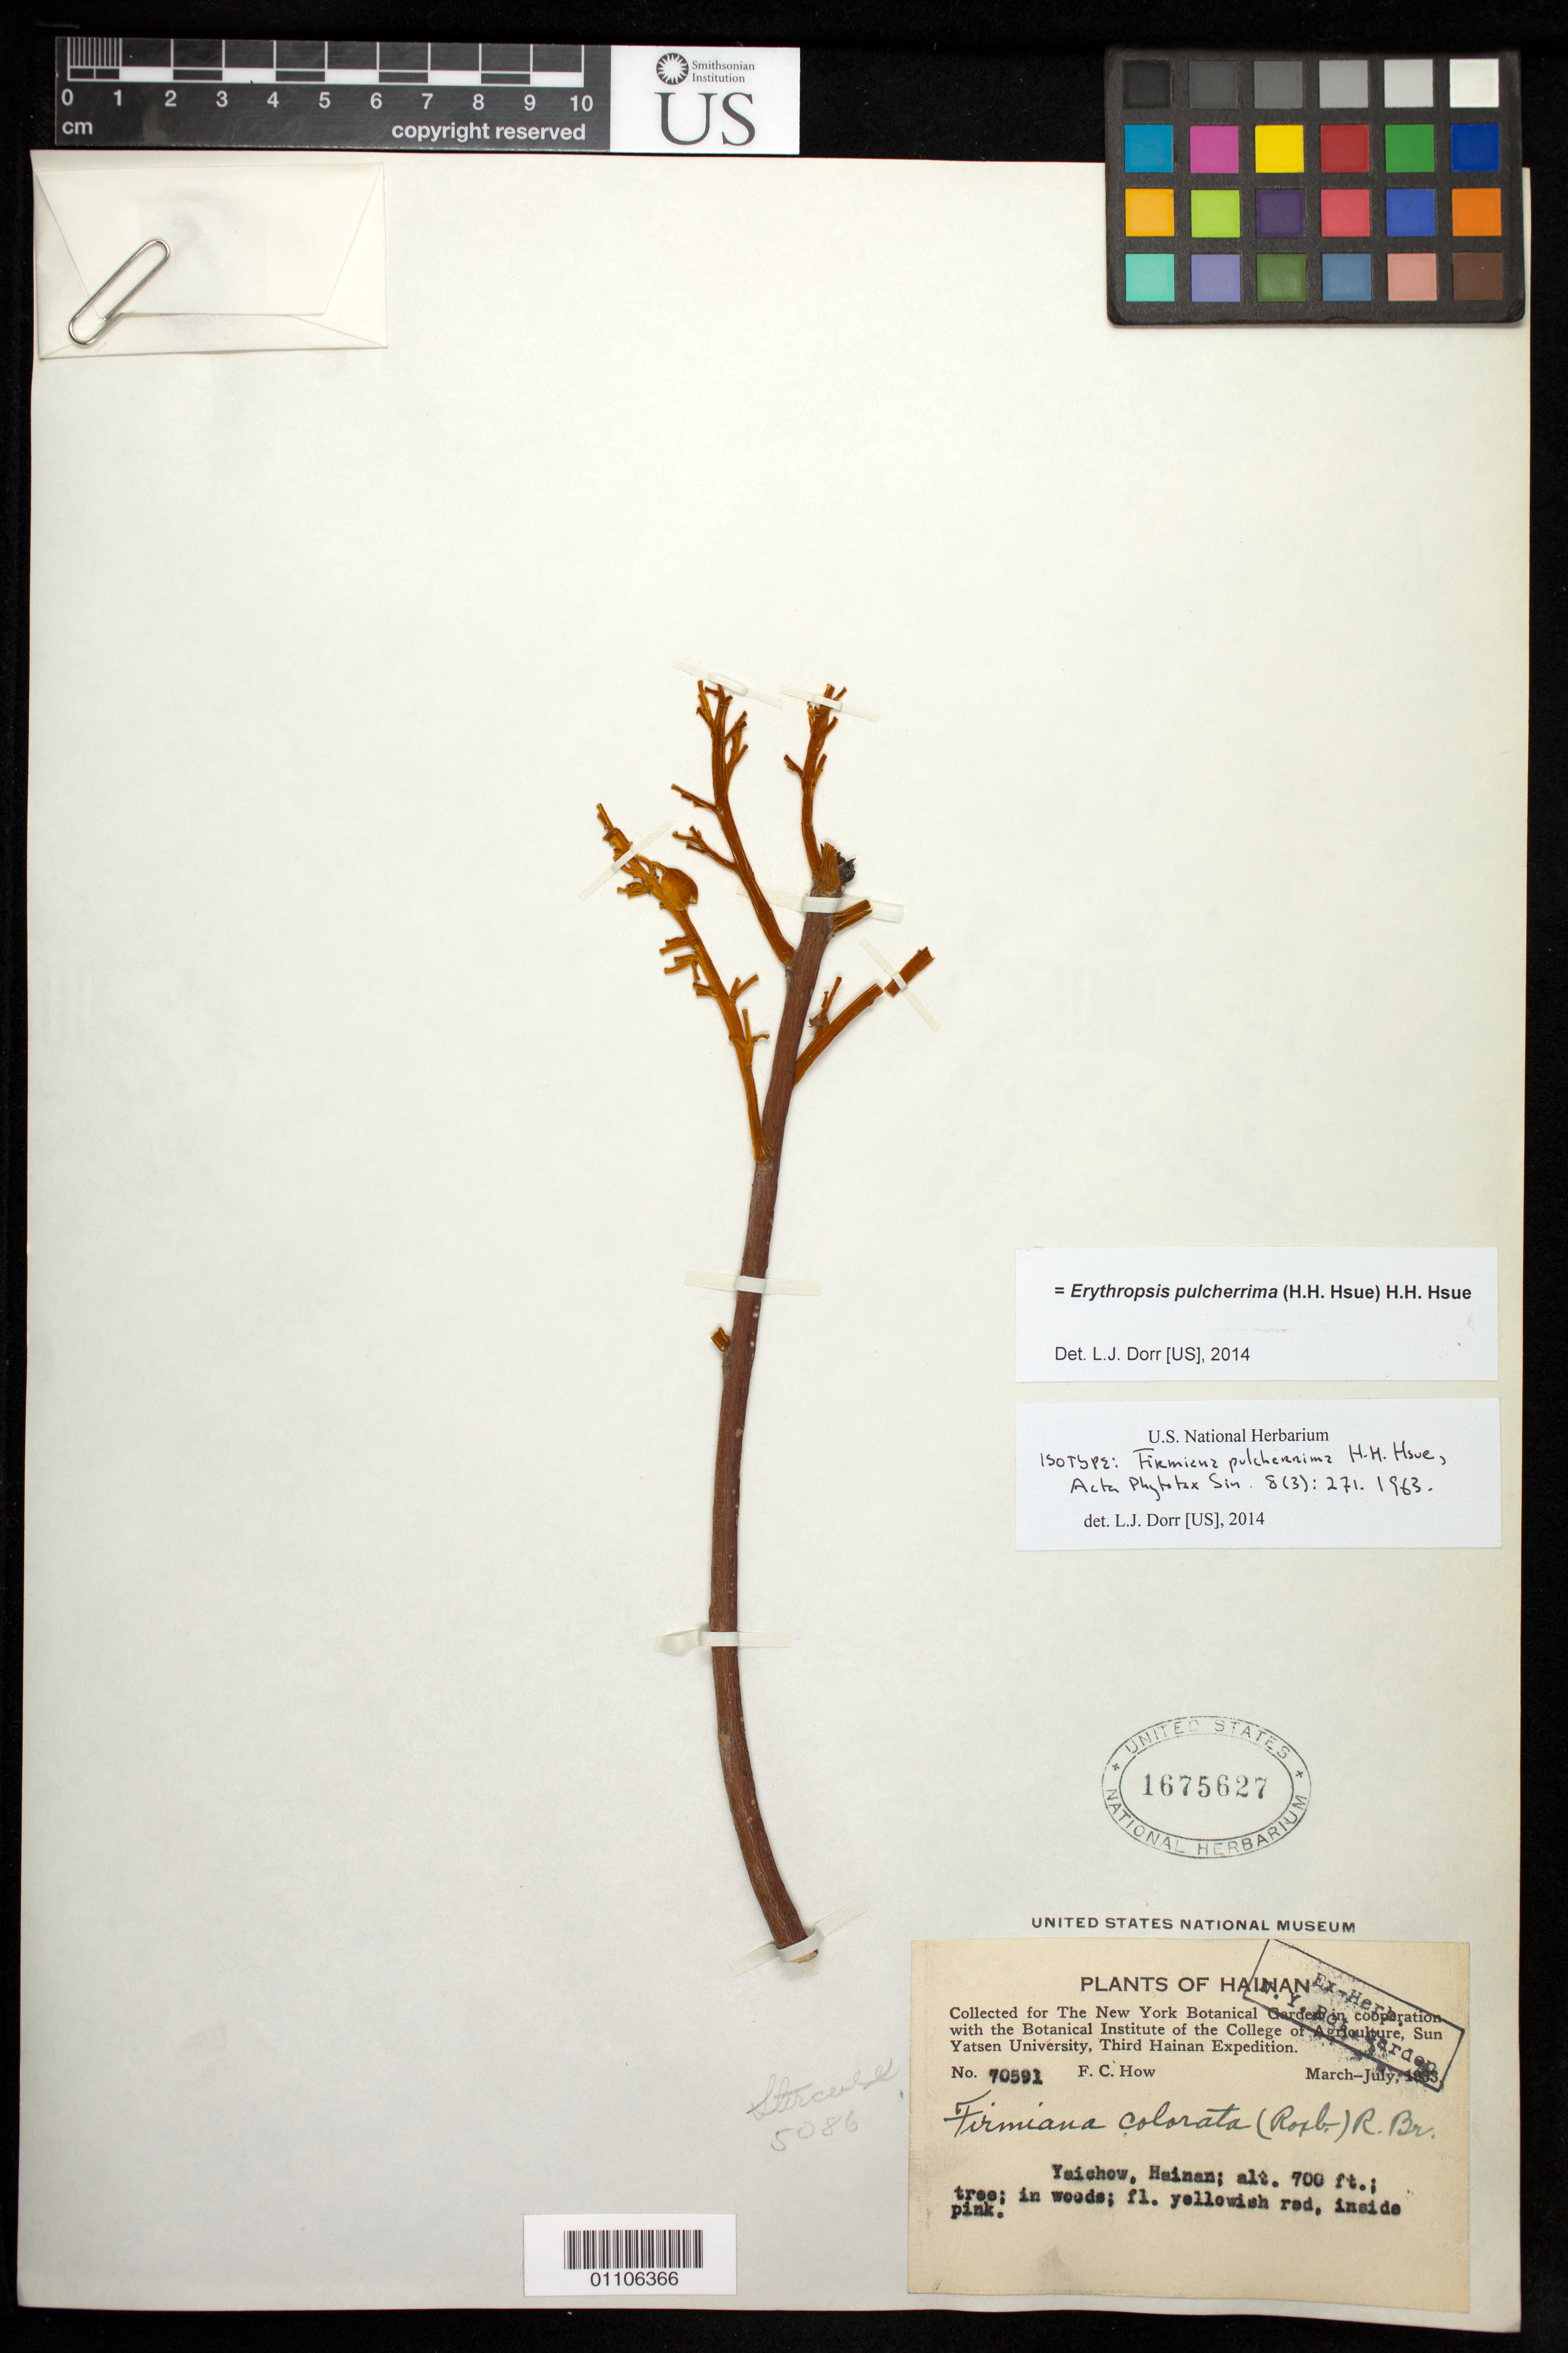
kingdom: Plantae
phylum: Tracheophyta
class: Magnoliopsida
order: Malvales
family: Malvaceae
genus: Firmiana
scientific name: Firmiana pulcherrima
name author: H.H. Hsue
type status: Isotype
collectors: F. C. How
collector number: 70591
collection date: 1933-03/1933-07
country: China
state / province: Hainan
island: Hainan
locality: Yaichow.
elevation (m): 213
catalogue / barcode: US 1675627